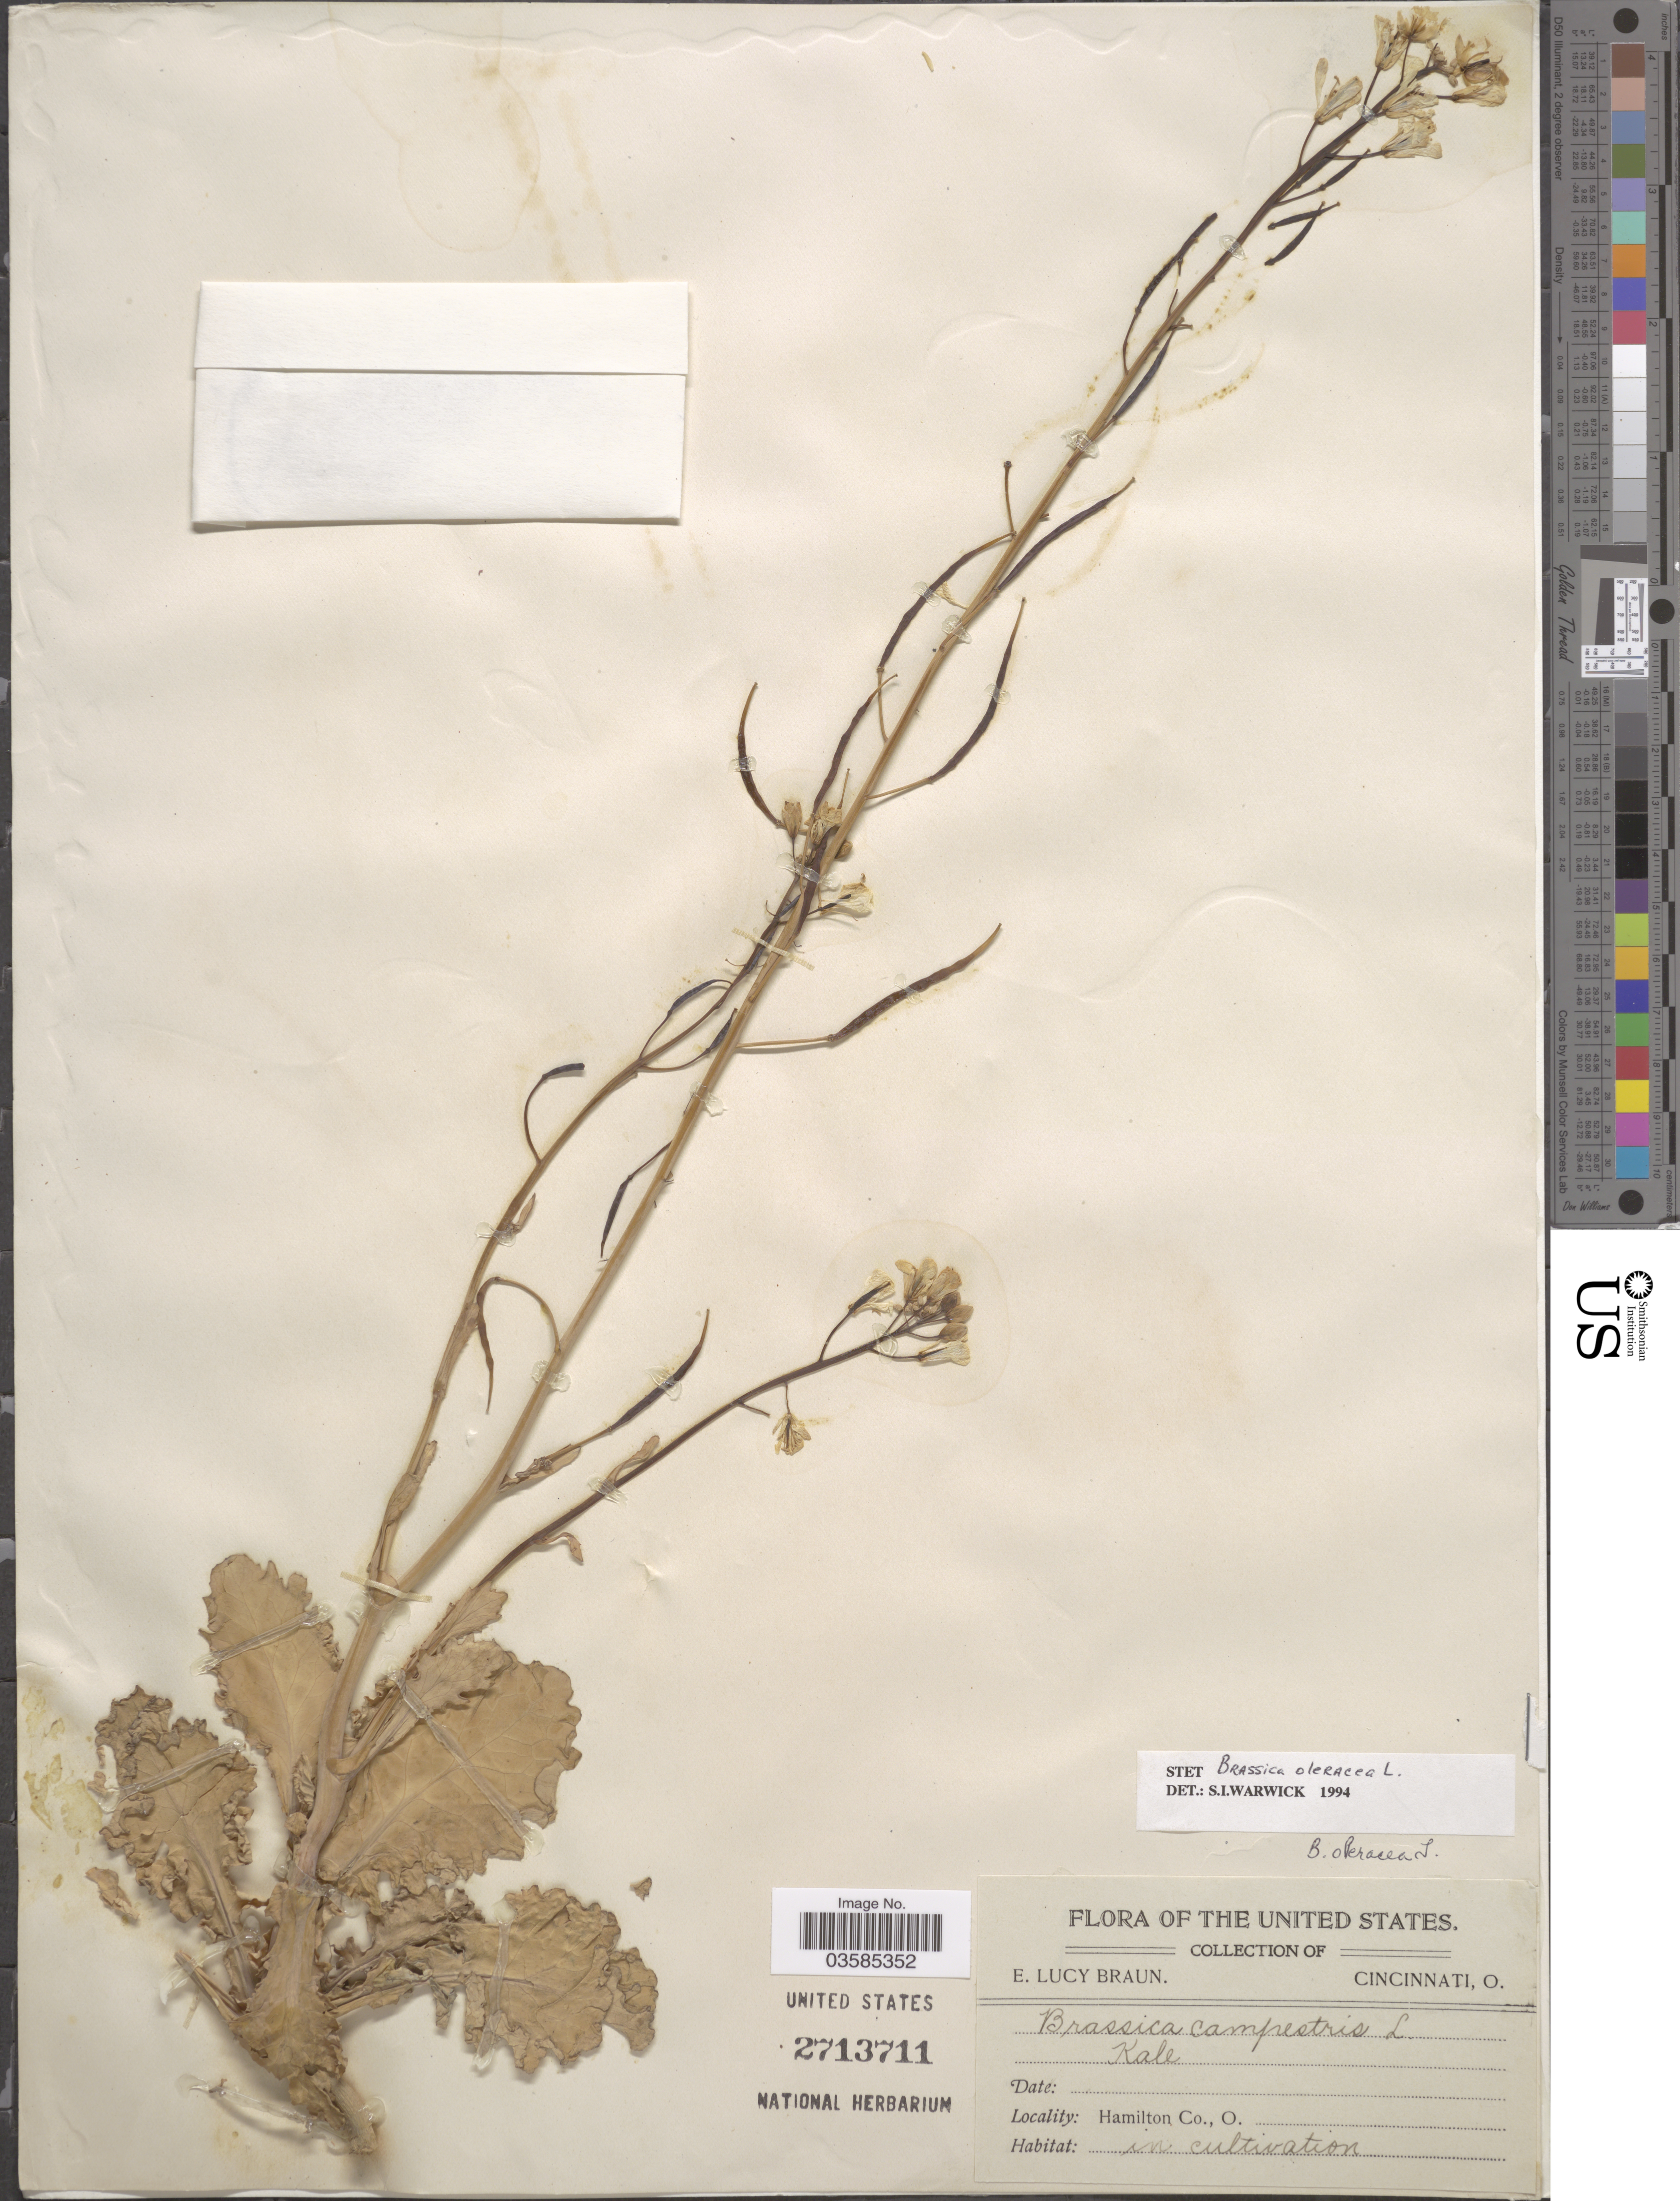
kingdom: Plantae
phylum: Tracheophyta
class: Magnoliopsida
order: Brassicales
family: Brassicaceae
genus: Brassica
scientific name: Brassica oleracea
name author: L.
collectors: E. L. Braun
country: United States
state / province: Ohio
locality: Hamilton Co.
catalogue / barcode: US 2713711